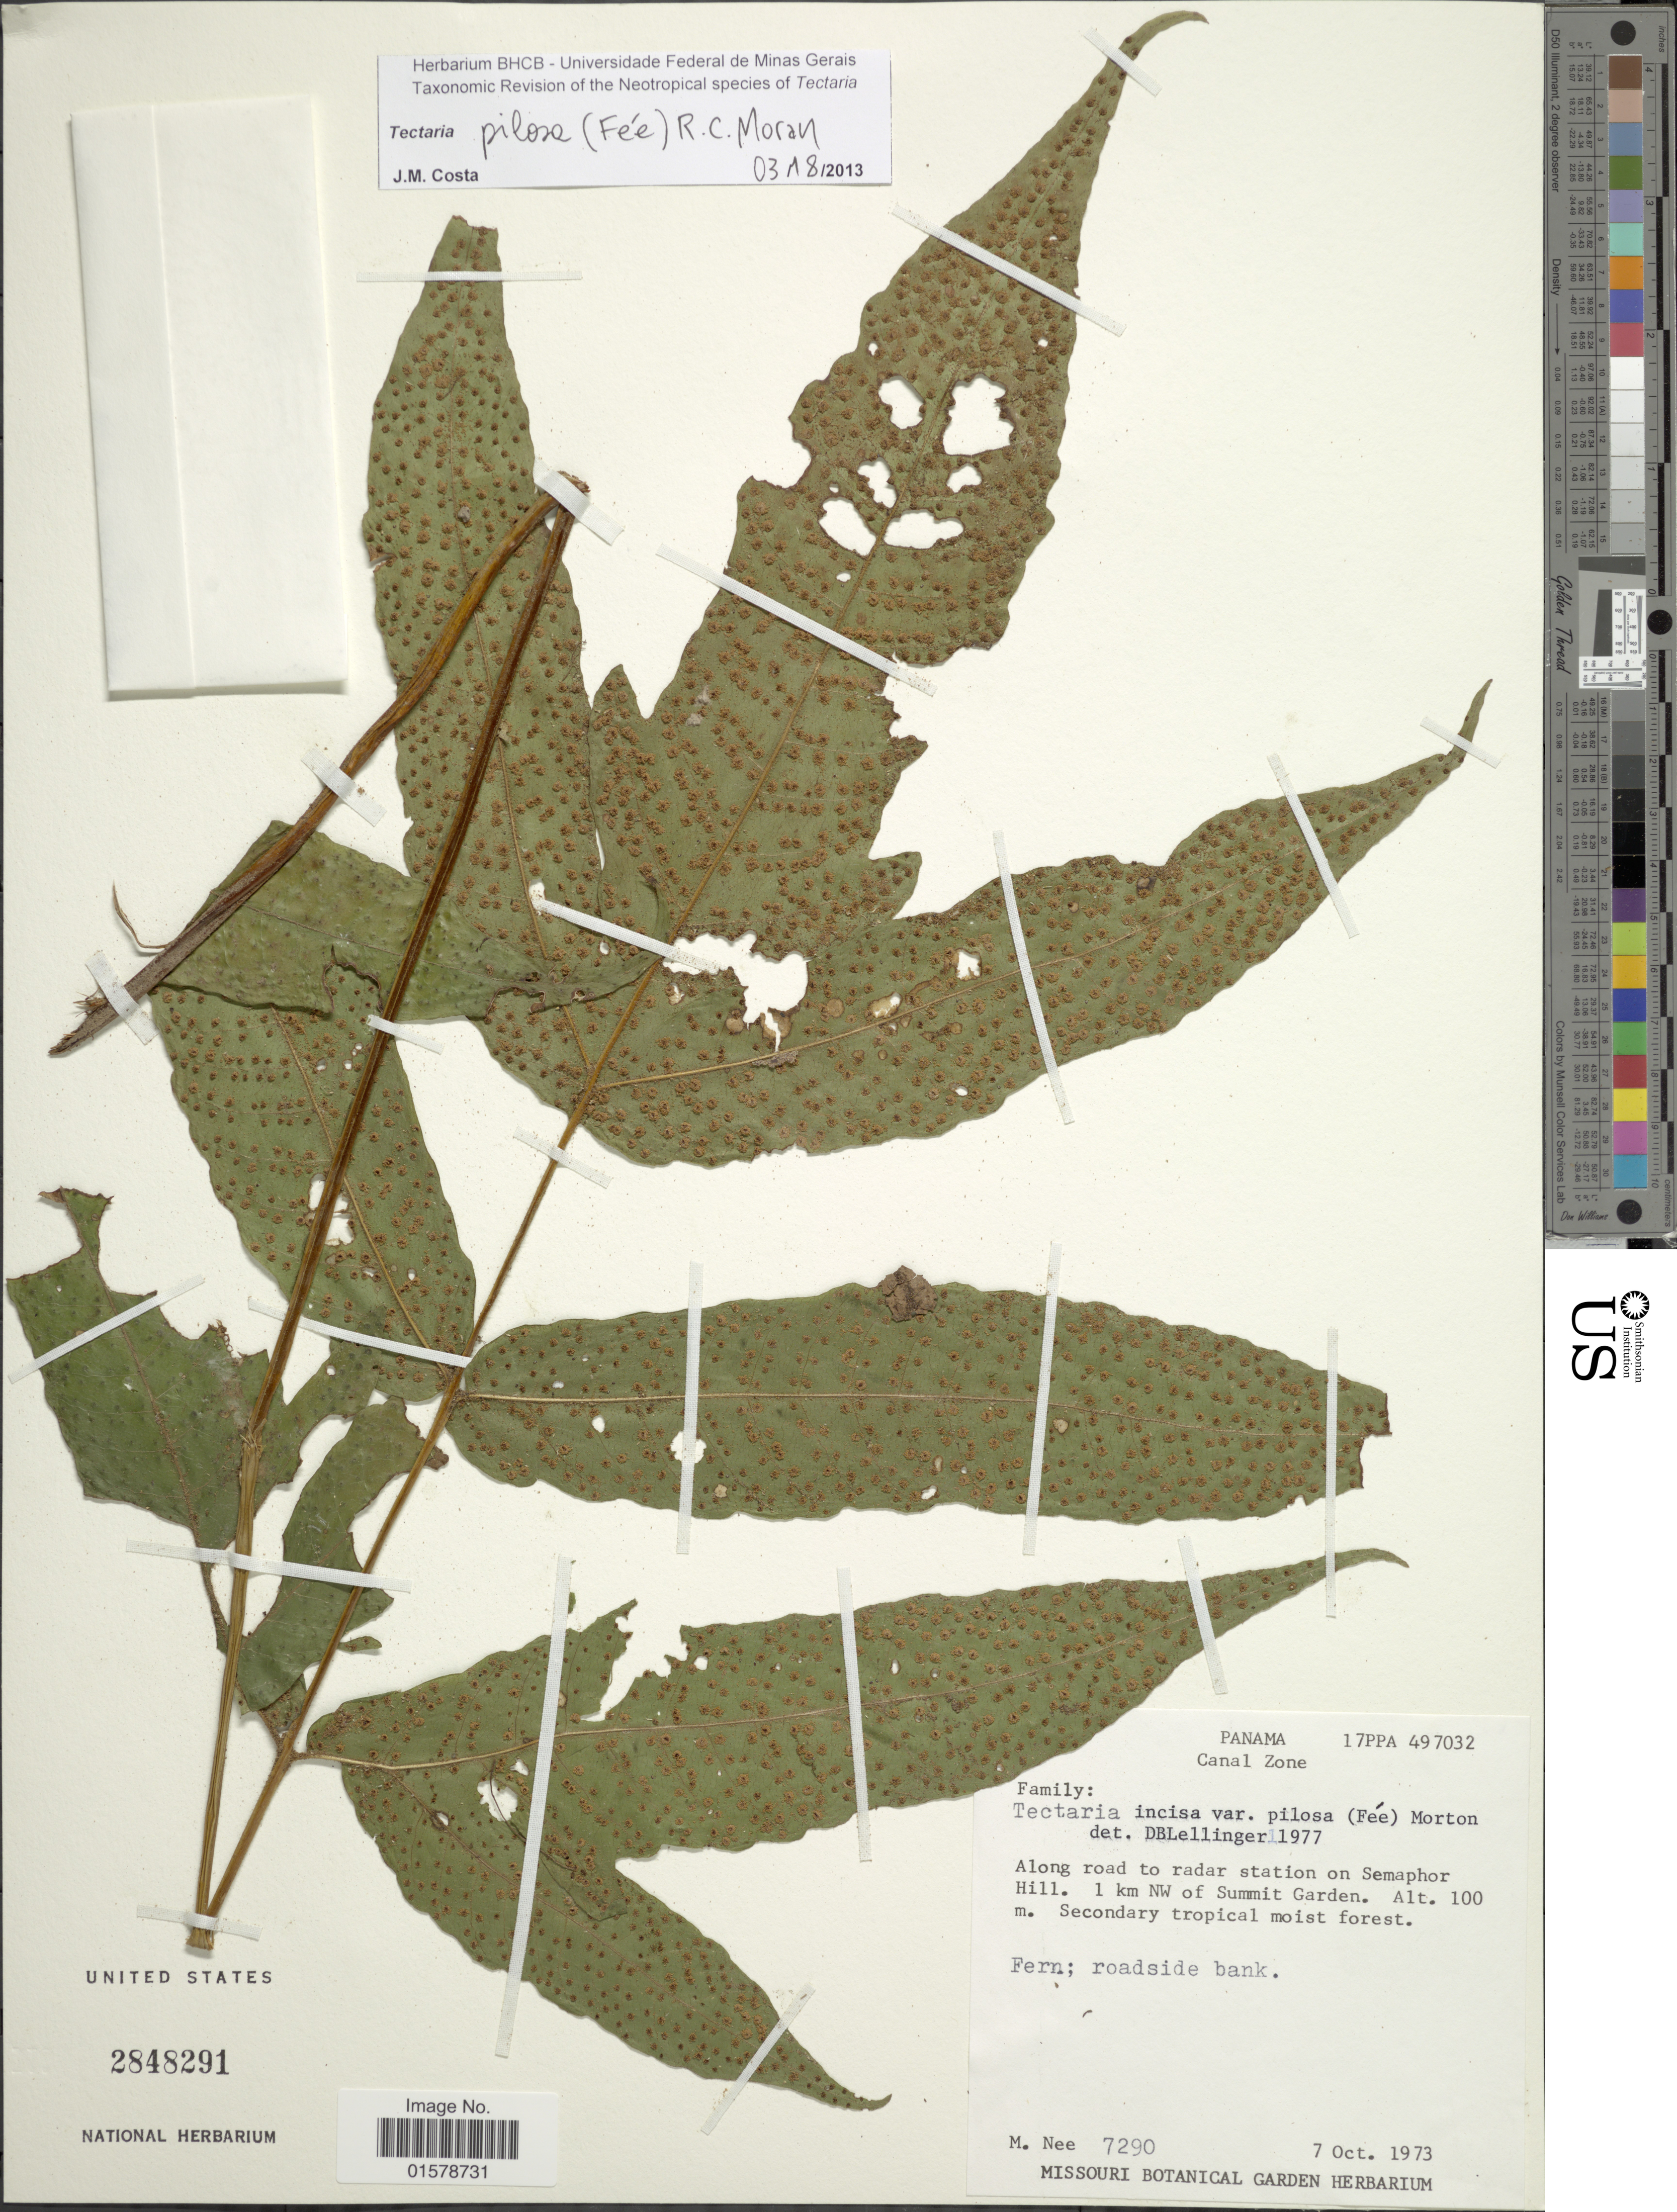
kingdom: Plantae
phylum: Tracheophyta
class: Polypodiopsida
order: Polypodiales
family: Tectariaceae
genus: Tectaria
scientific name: Tectaria pilosa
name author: (Fée) Maxon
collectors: M. Nee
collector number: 7290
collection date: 1973-10-07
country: Panama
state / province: Colón / Panamá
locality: Panama, Canal Zone, Along road to radar station on Semaphor hill. 1 km NW of Summit Garden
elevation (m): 100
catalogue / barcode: US 2848291